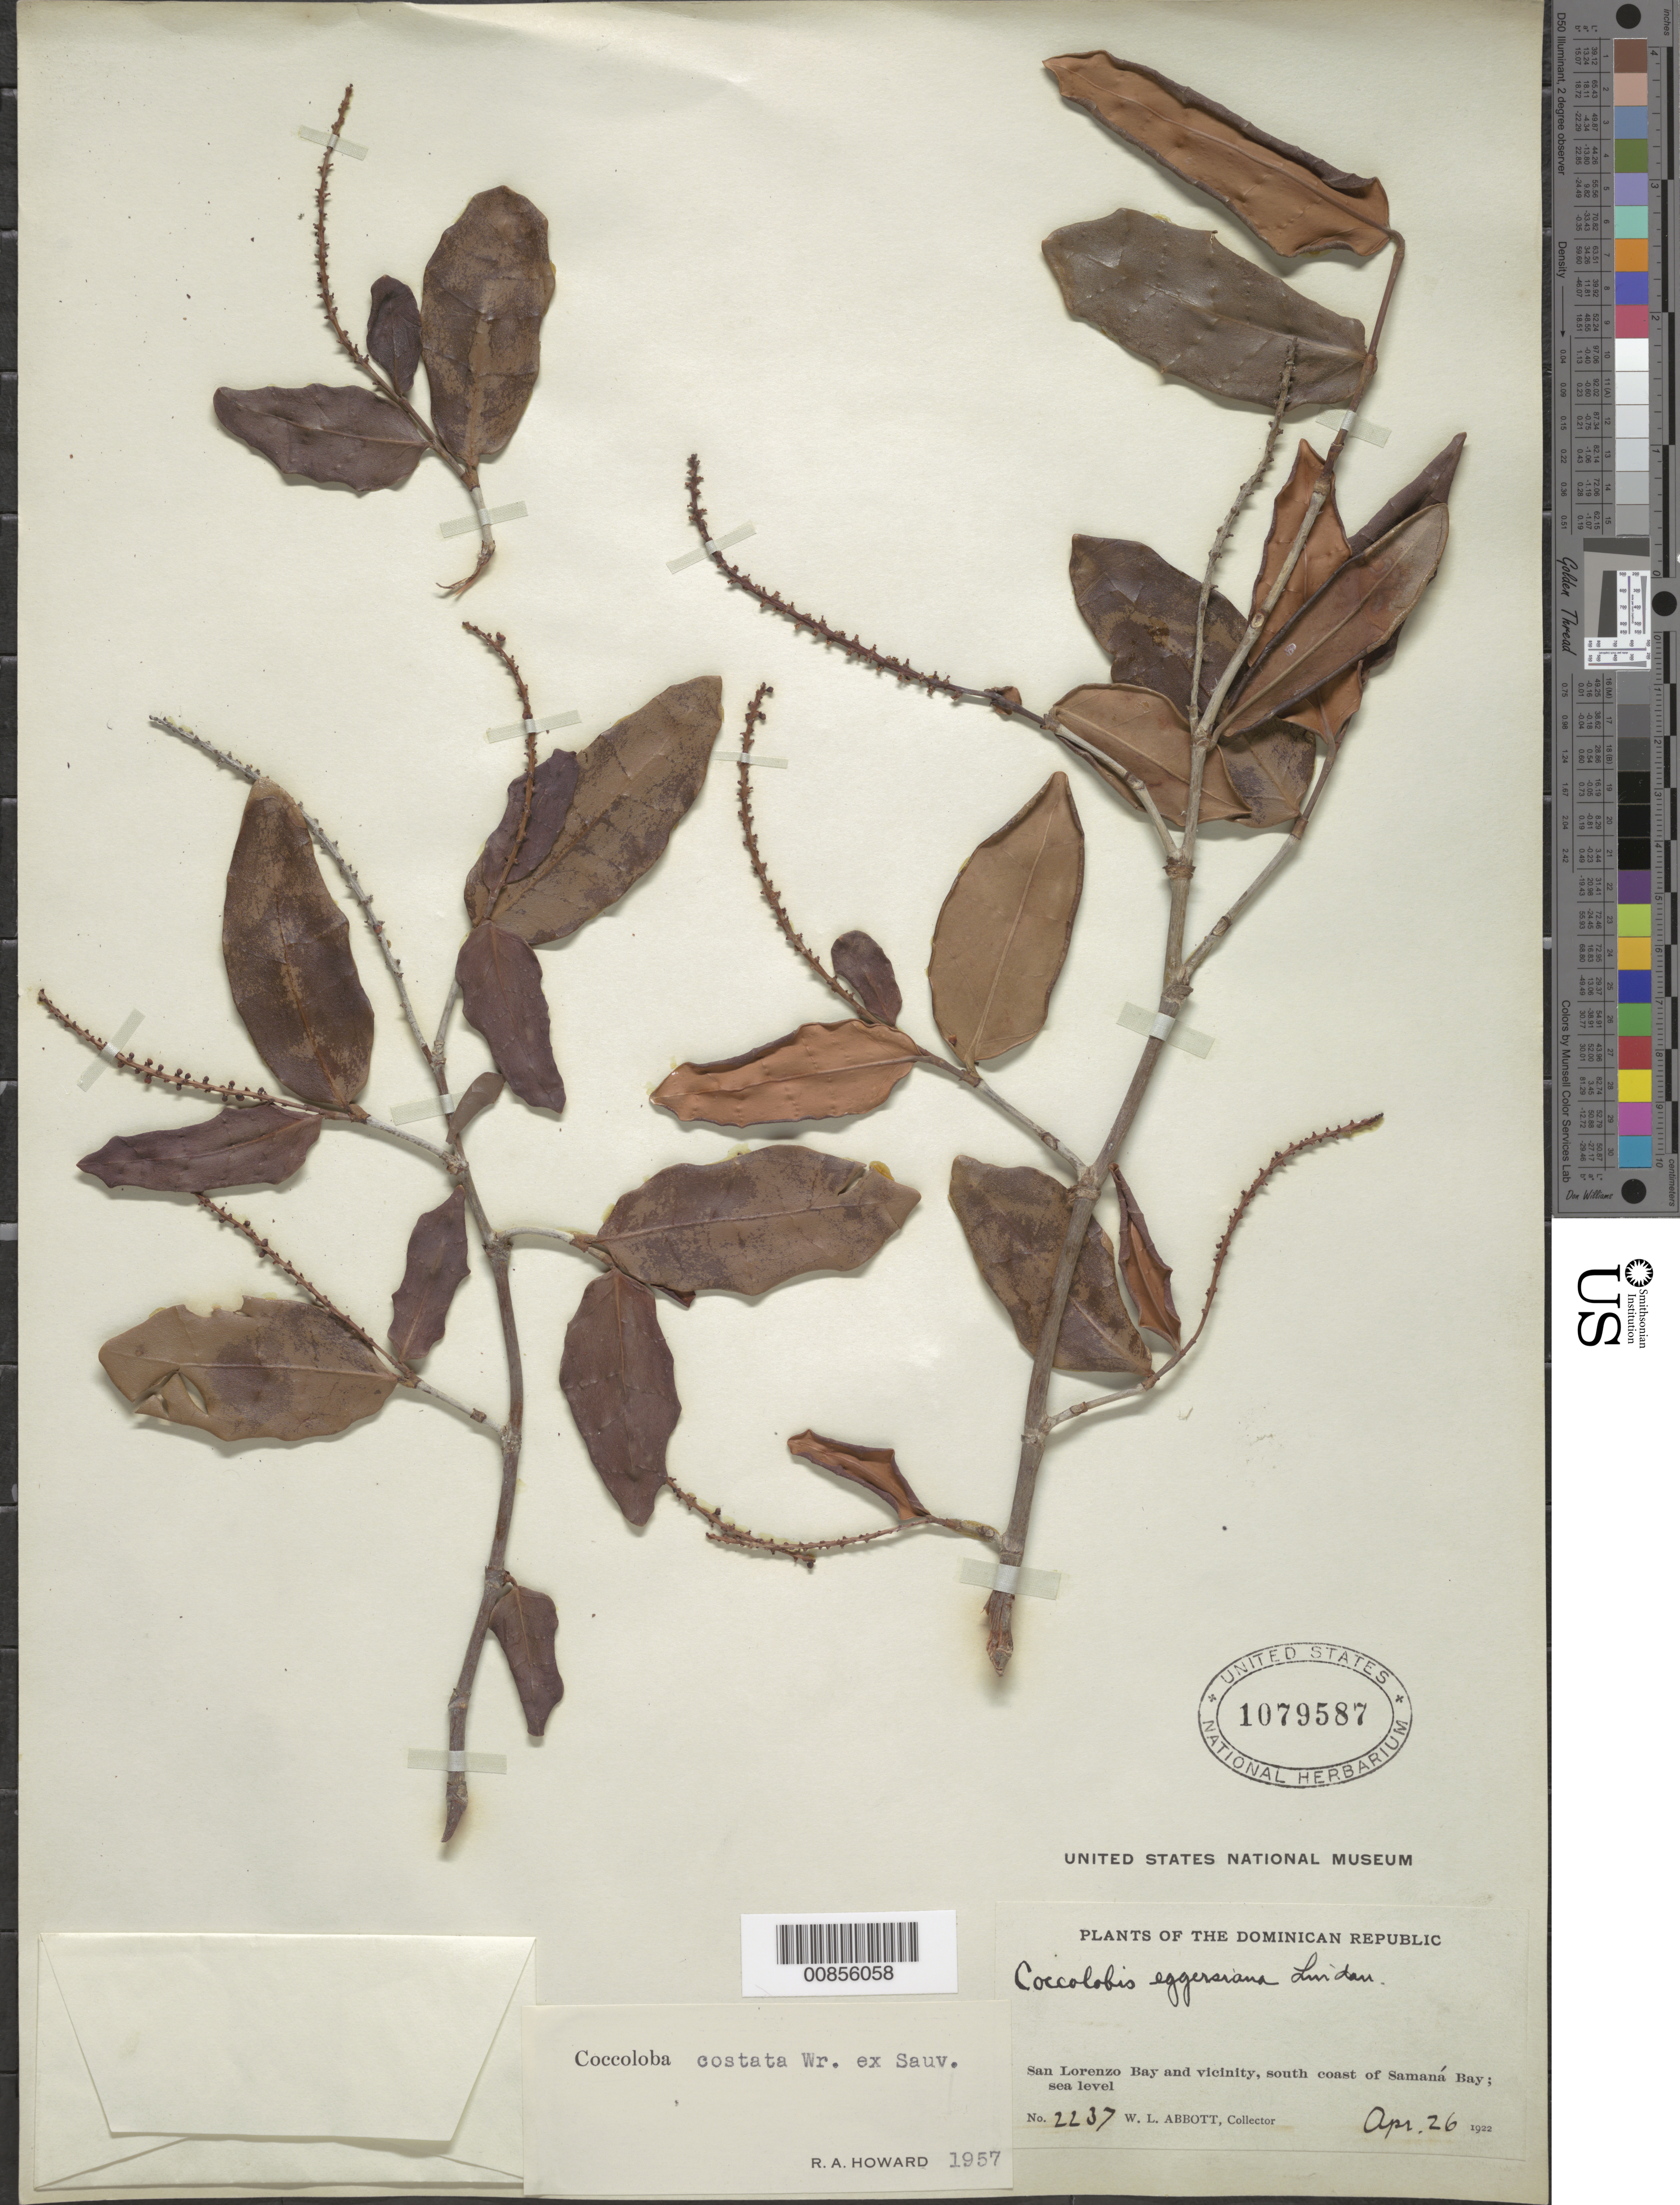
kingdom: Plantae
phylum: Tracheophyta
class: Magnoliopsida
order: Caryophyllales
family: Polygonaceae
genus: Coccoloba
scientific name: Coccoloba costata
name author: C. Wright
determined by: Howard, R. A.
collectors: W. L. Abbott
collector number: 2237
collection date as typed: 26 Apr 1922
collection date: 1922-04-26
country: Dominican Republic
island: Hispaniola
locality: San Lorenzo Bay and vicinity, south coast of Samaná Bay.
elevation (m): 0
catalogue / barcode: US 1079587